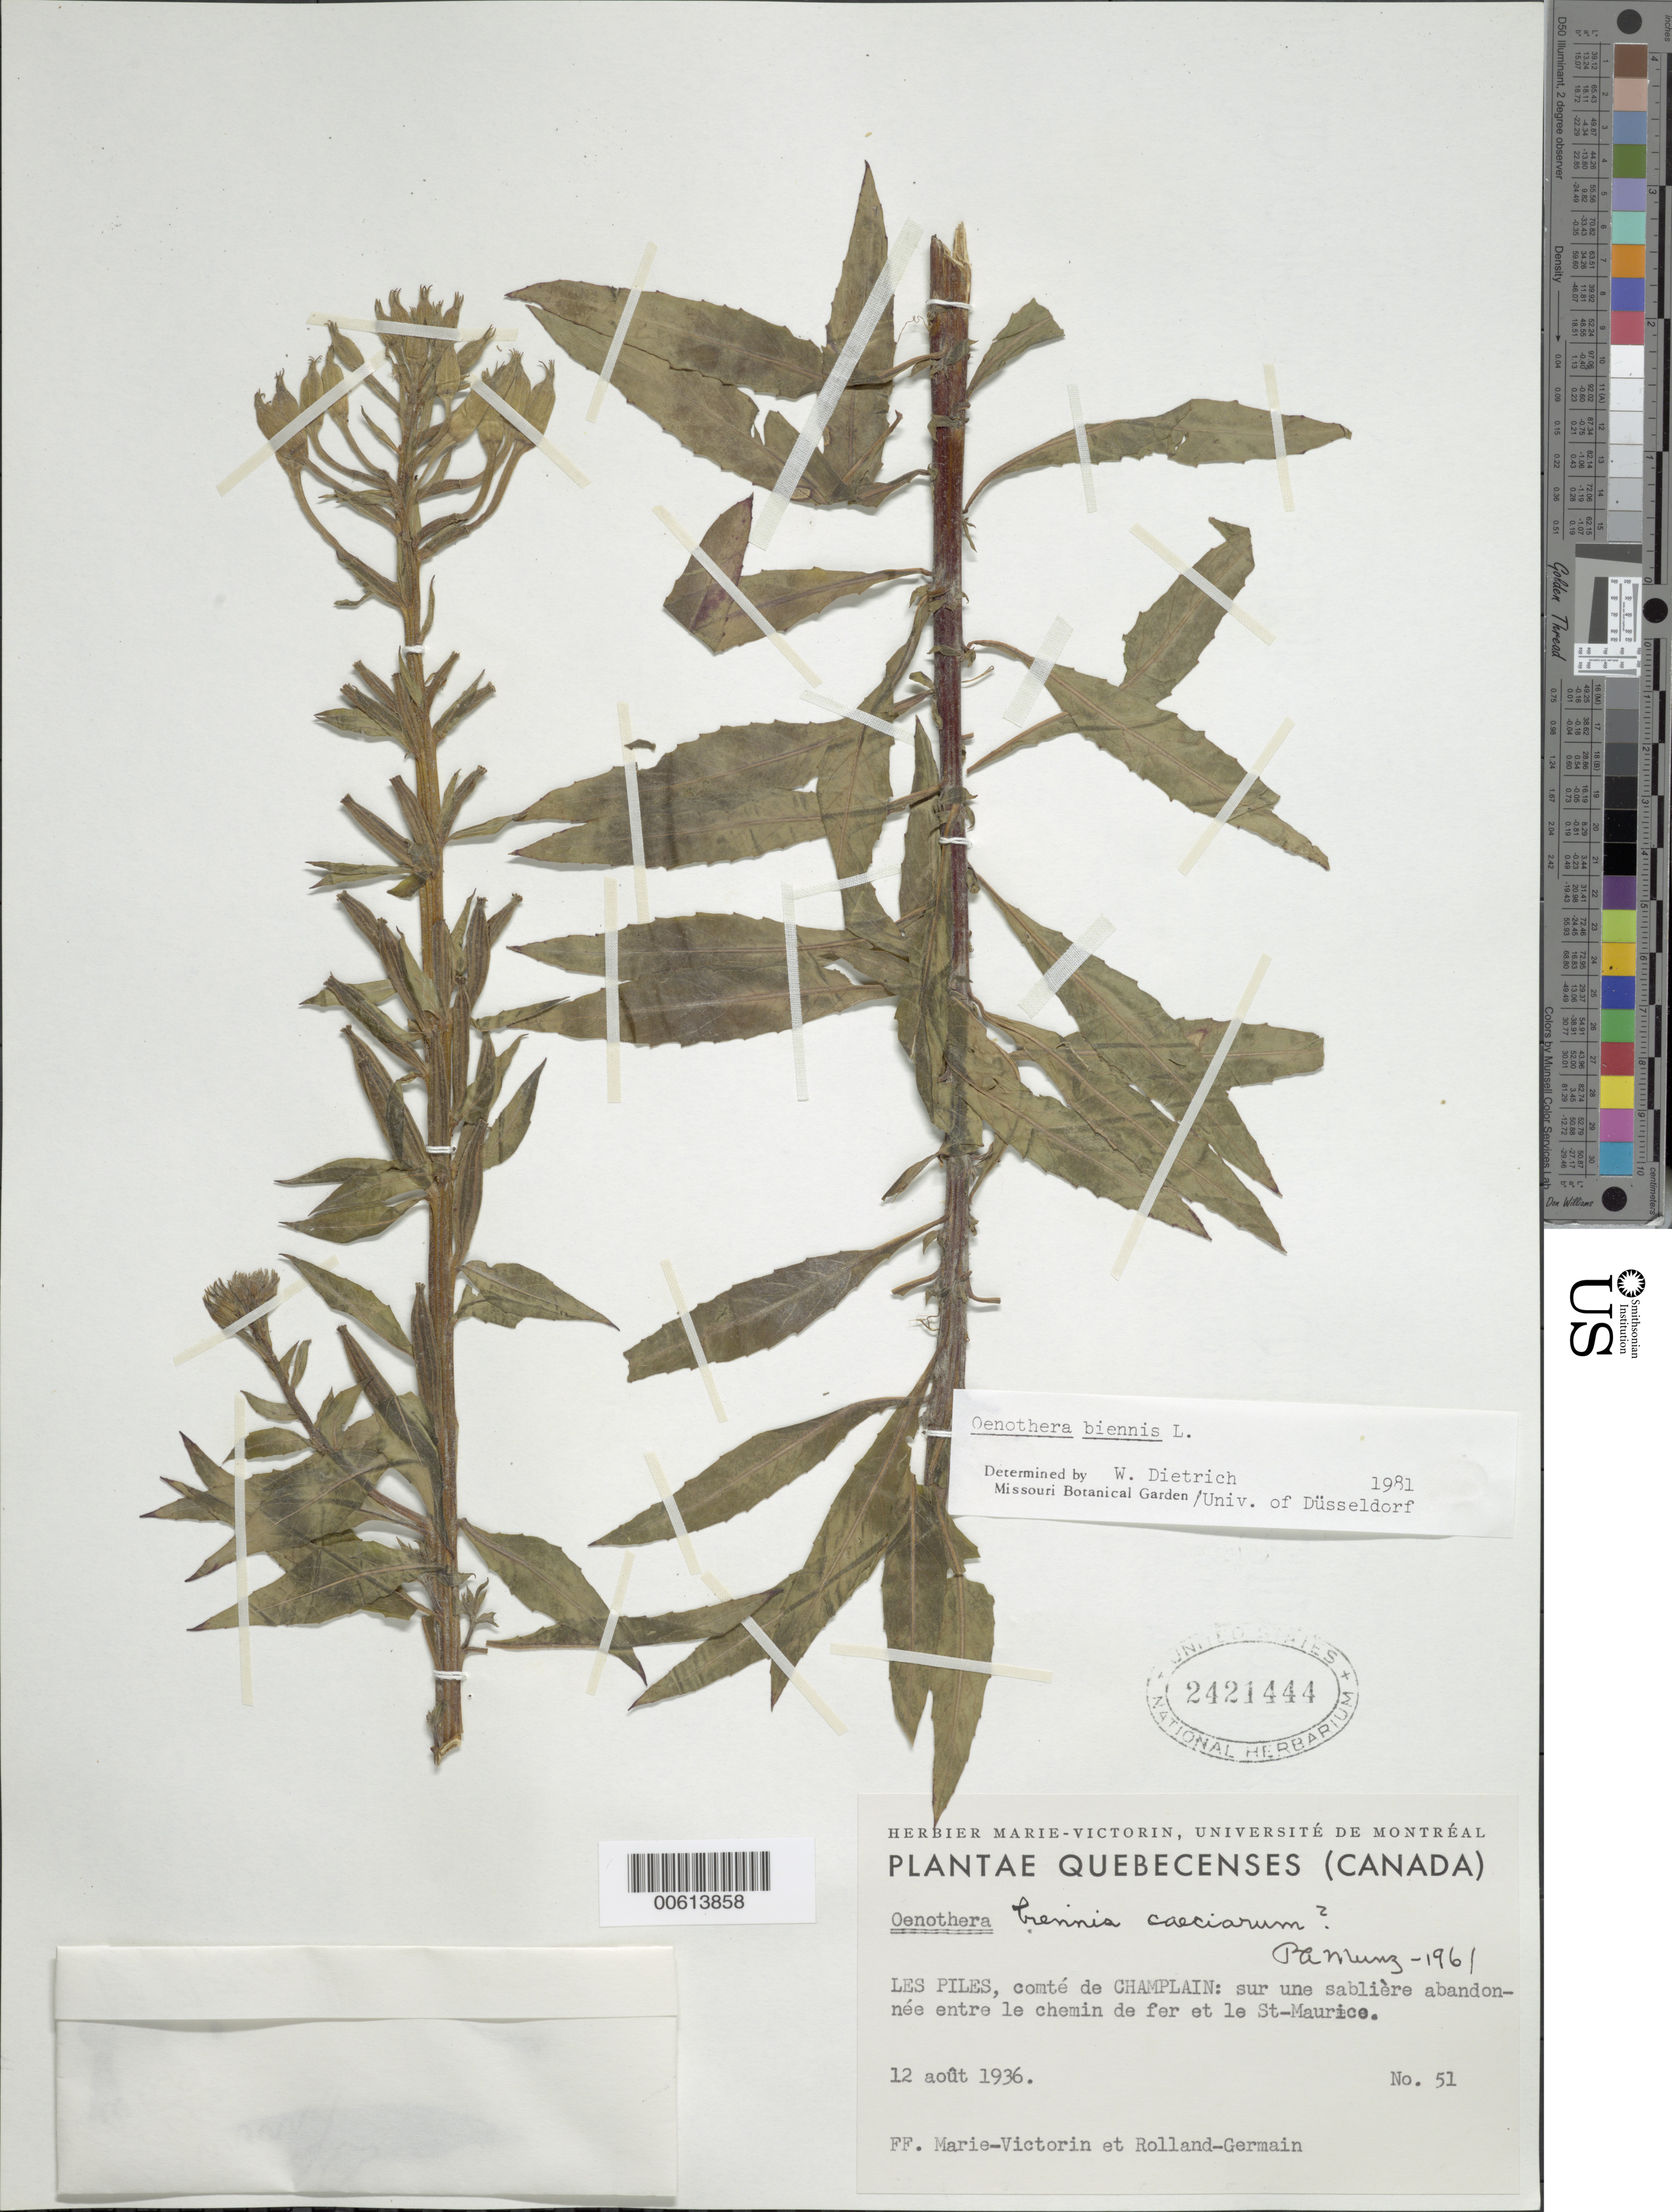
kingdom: Plantae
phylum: Tracheophyta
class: Magnoliopsida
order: Myrtales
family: Onagraceae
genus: Oenothera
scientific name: Oenothera biennis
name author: L.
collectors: Fr. Marie-Victorin & Rolland-Germain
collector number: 51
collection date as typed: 12 Aug 1936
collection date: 1936-08-12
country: Canada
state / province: Quebec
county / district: Champlain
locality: Les Piles, comte de Champlain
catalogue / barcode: US 2421444